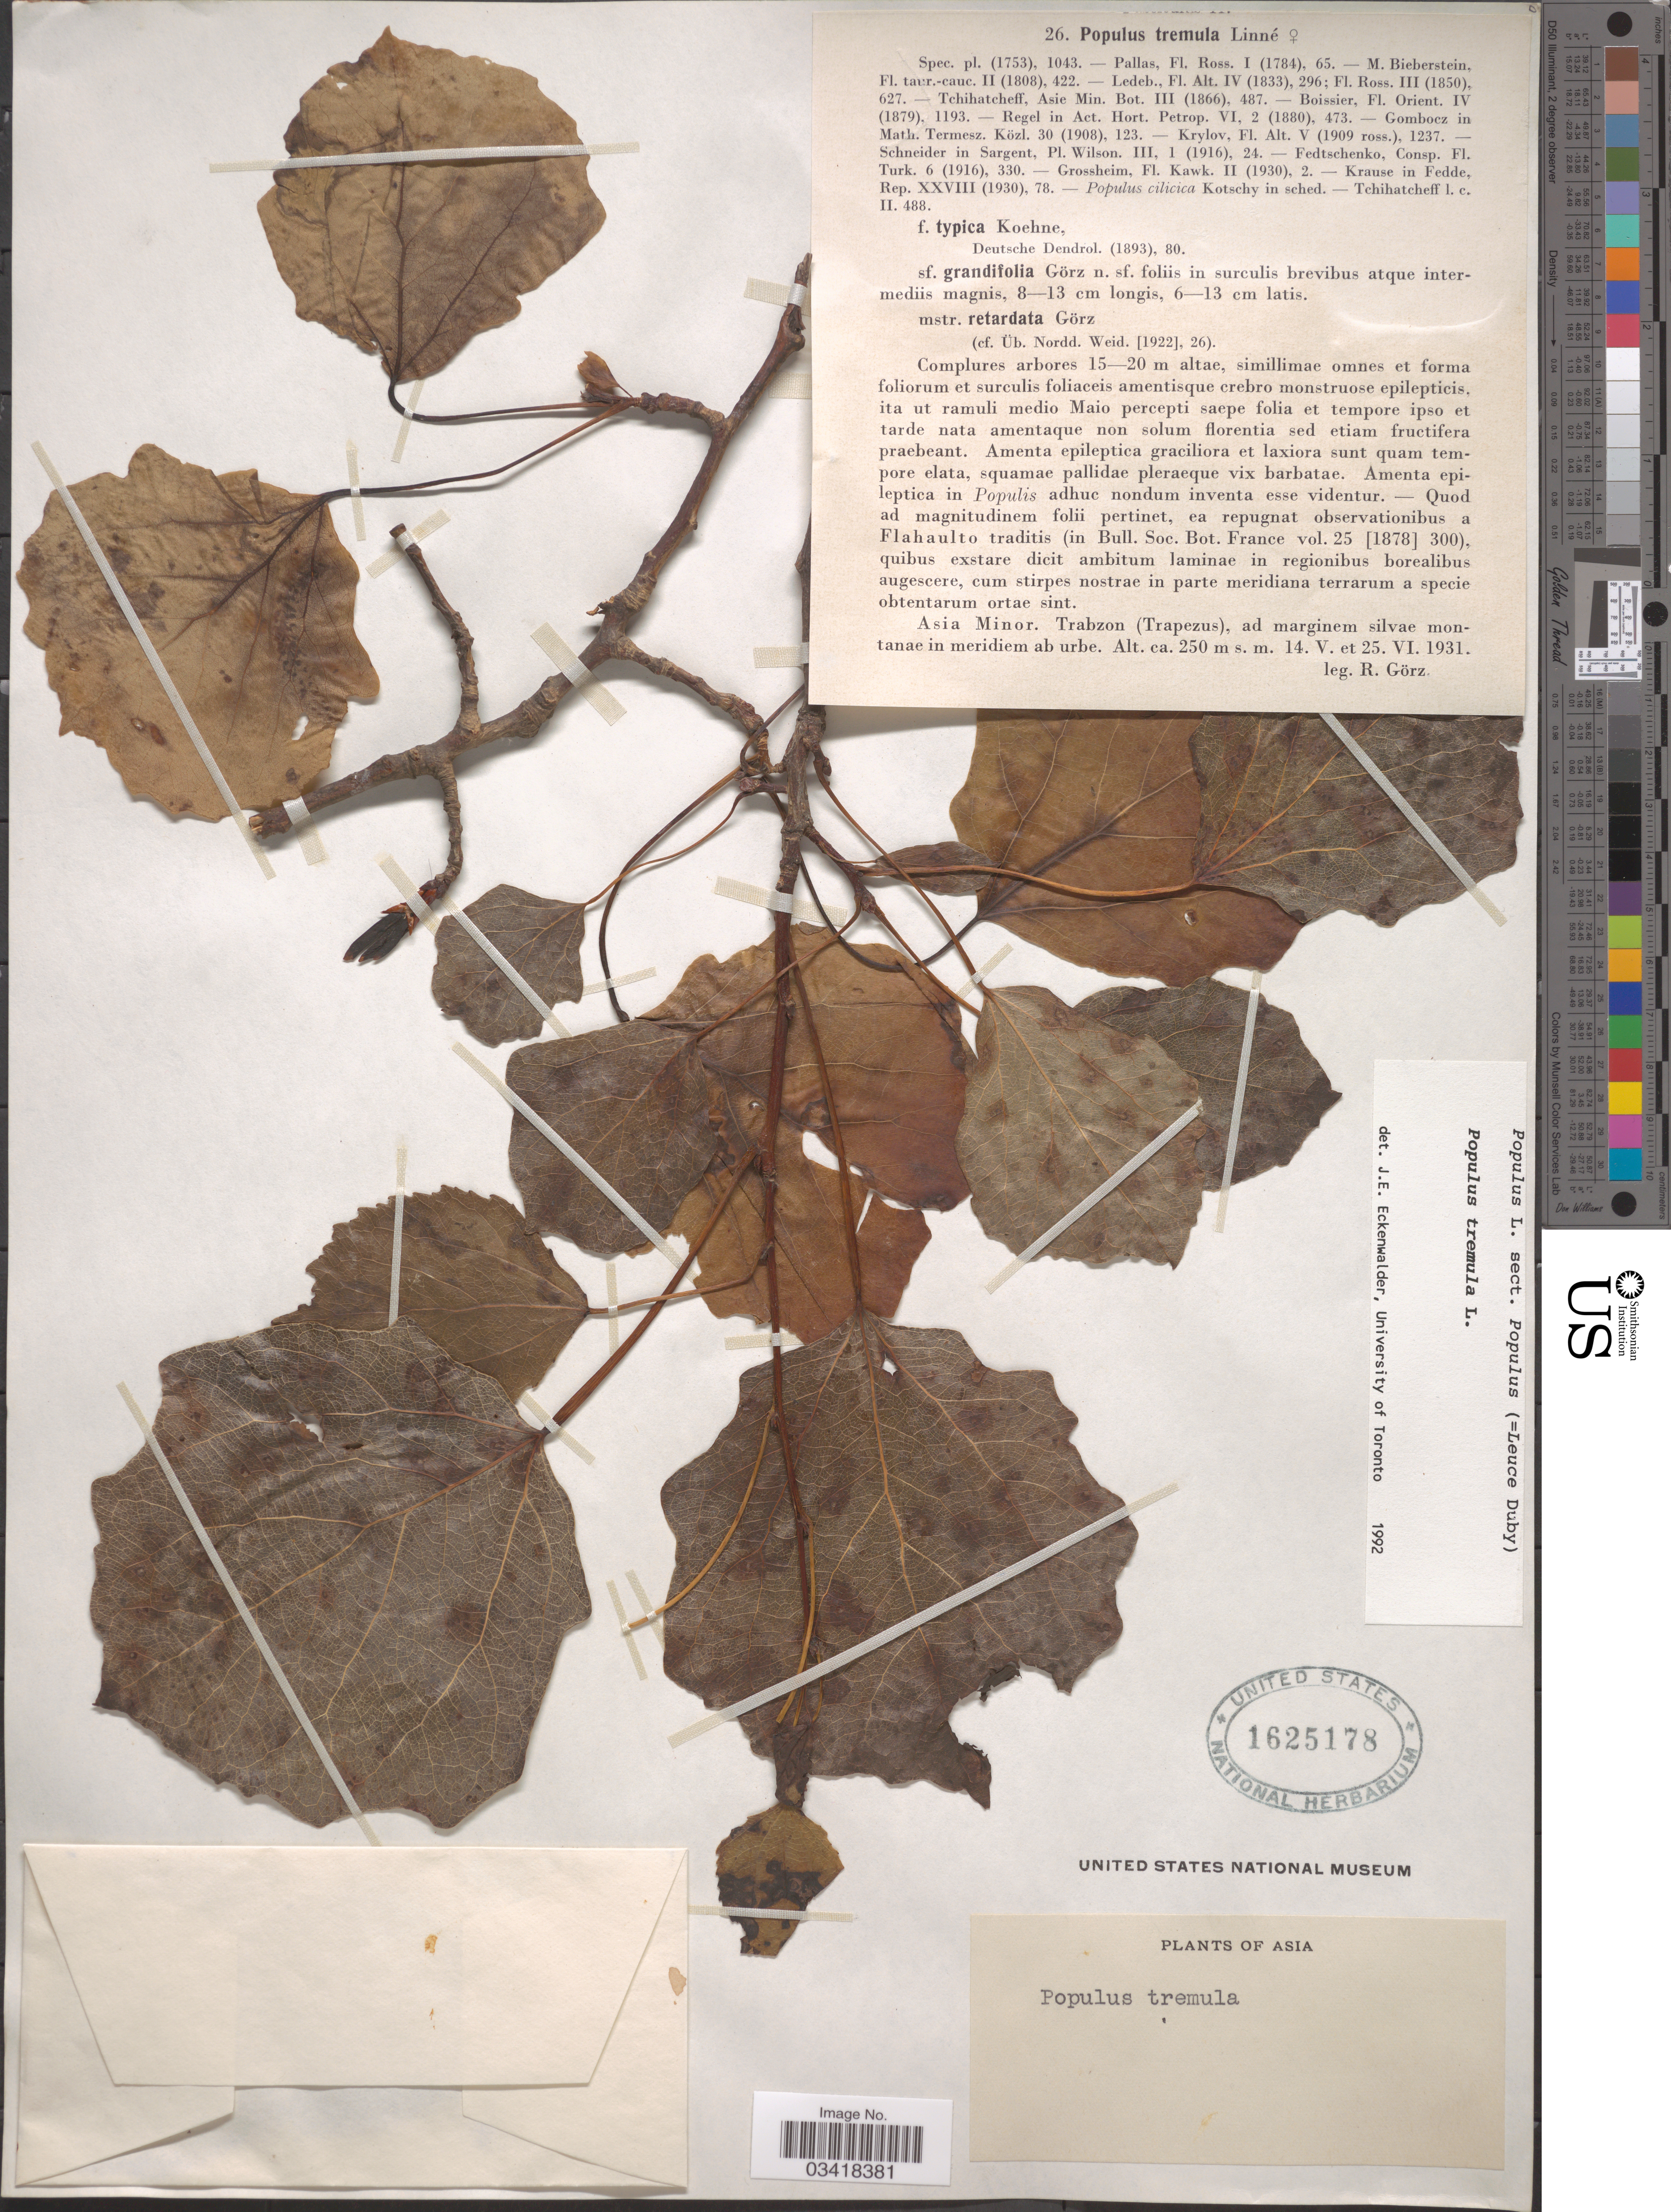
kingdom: Plantae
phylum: Tracheophyta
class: Magnoliopsida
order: Malpighiales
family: Salicaceae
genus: Populus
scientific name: Populus tremula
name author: L.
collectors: R. Görz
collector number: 26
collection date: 1931-05-14/1931-06-25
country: Turkey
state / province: Trabzon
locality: Asia Minor. (Trapezus), ad marginem silvae montanae in meridiem ab urbe.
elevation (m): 250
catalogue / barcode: US 1625178